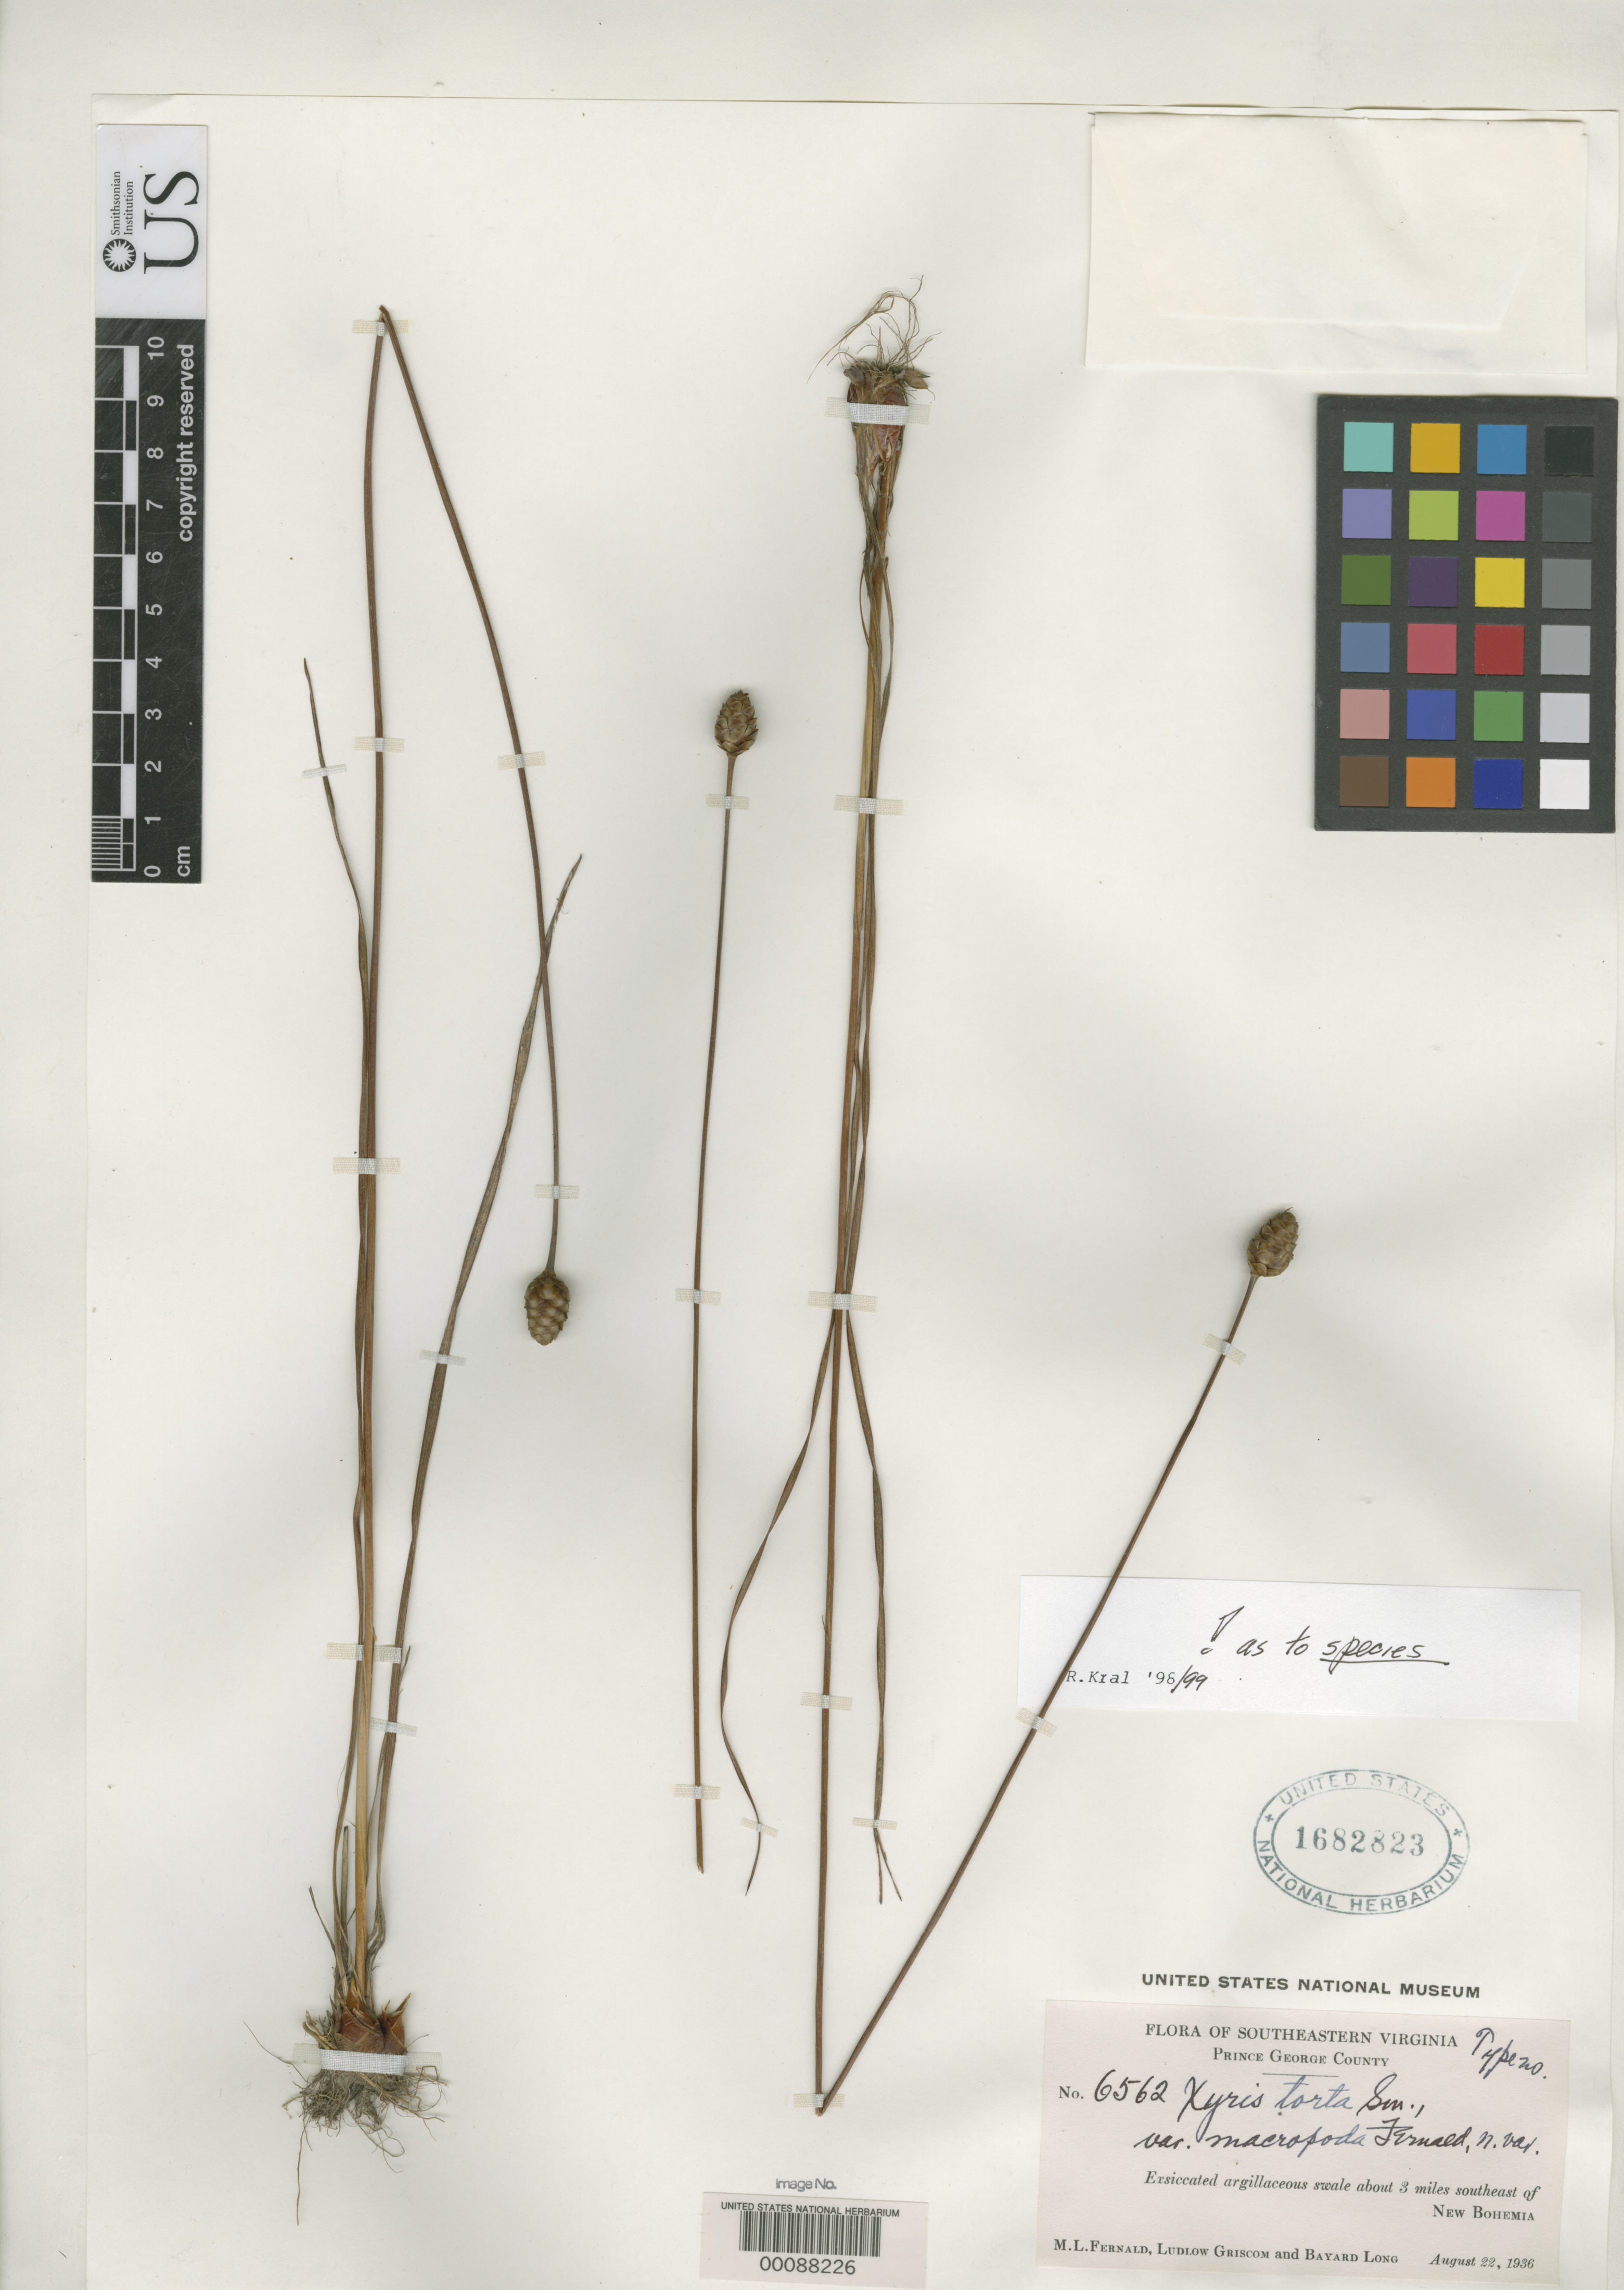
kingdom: Plantae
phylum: Tracheophyta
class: Liliopsida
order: Poales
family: Xyridaceae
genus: Xyris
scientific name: Xyris torta var. macropoda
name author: Fernald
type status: Isotype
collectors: M. L. Fernald, L. Griscom & B. H. Long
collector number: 6562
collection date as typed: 22 Aug 1936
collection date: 1936-08-22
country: United States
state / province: Virginia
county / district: King George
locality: Southeast of New Bohemia.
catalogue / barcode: US 1682823